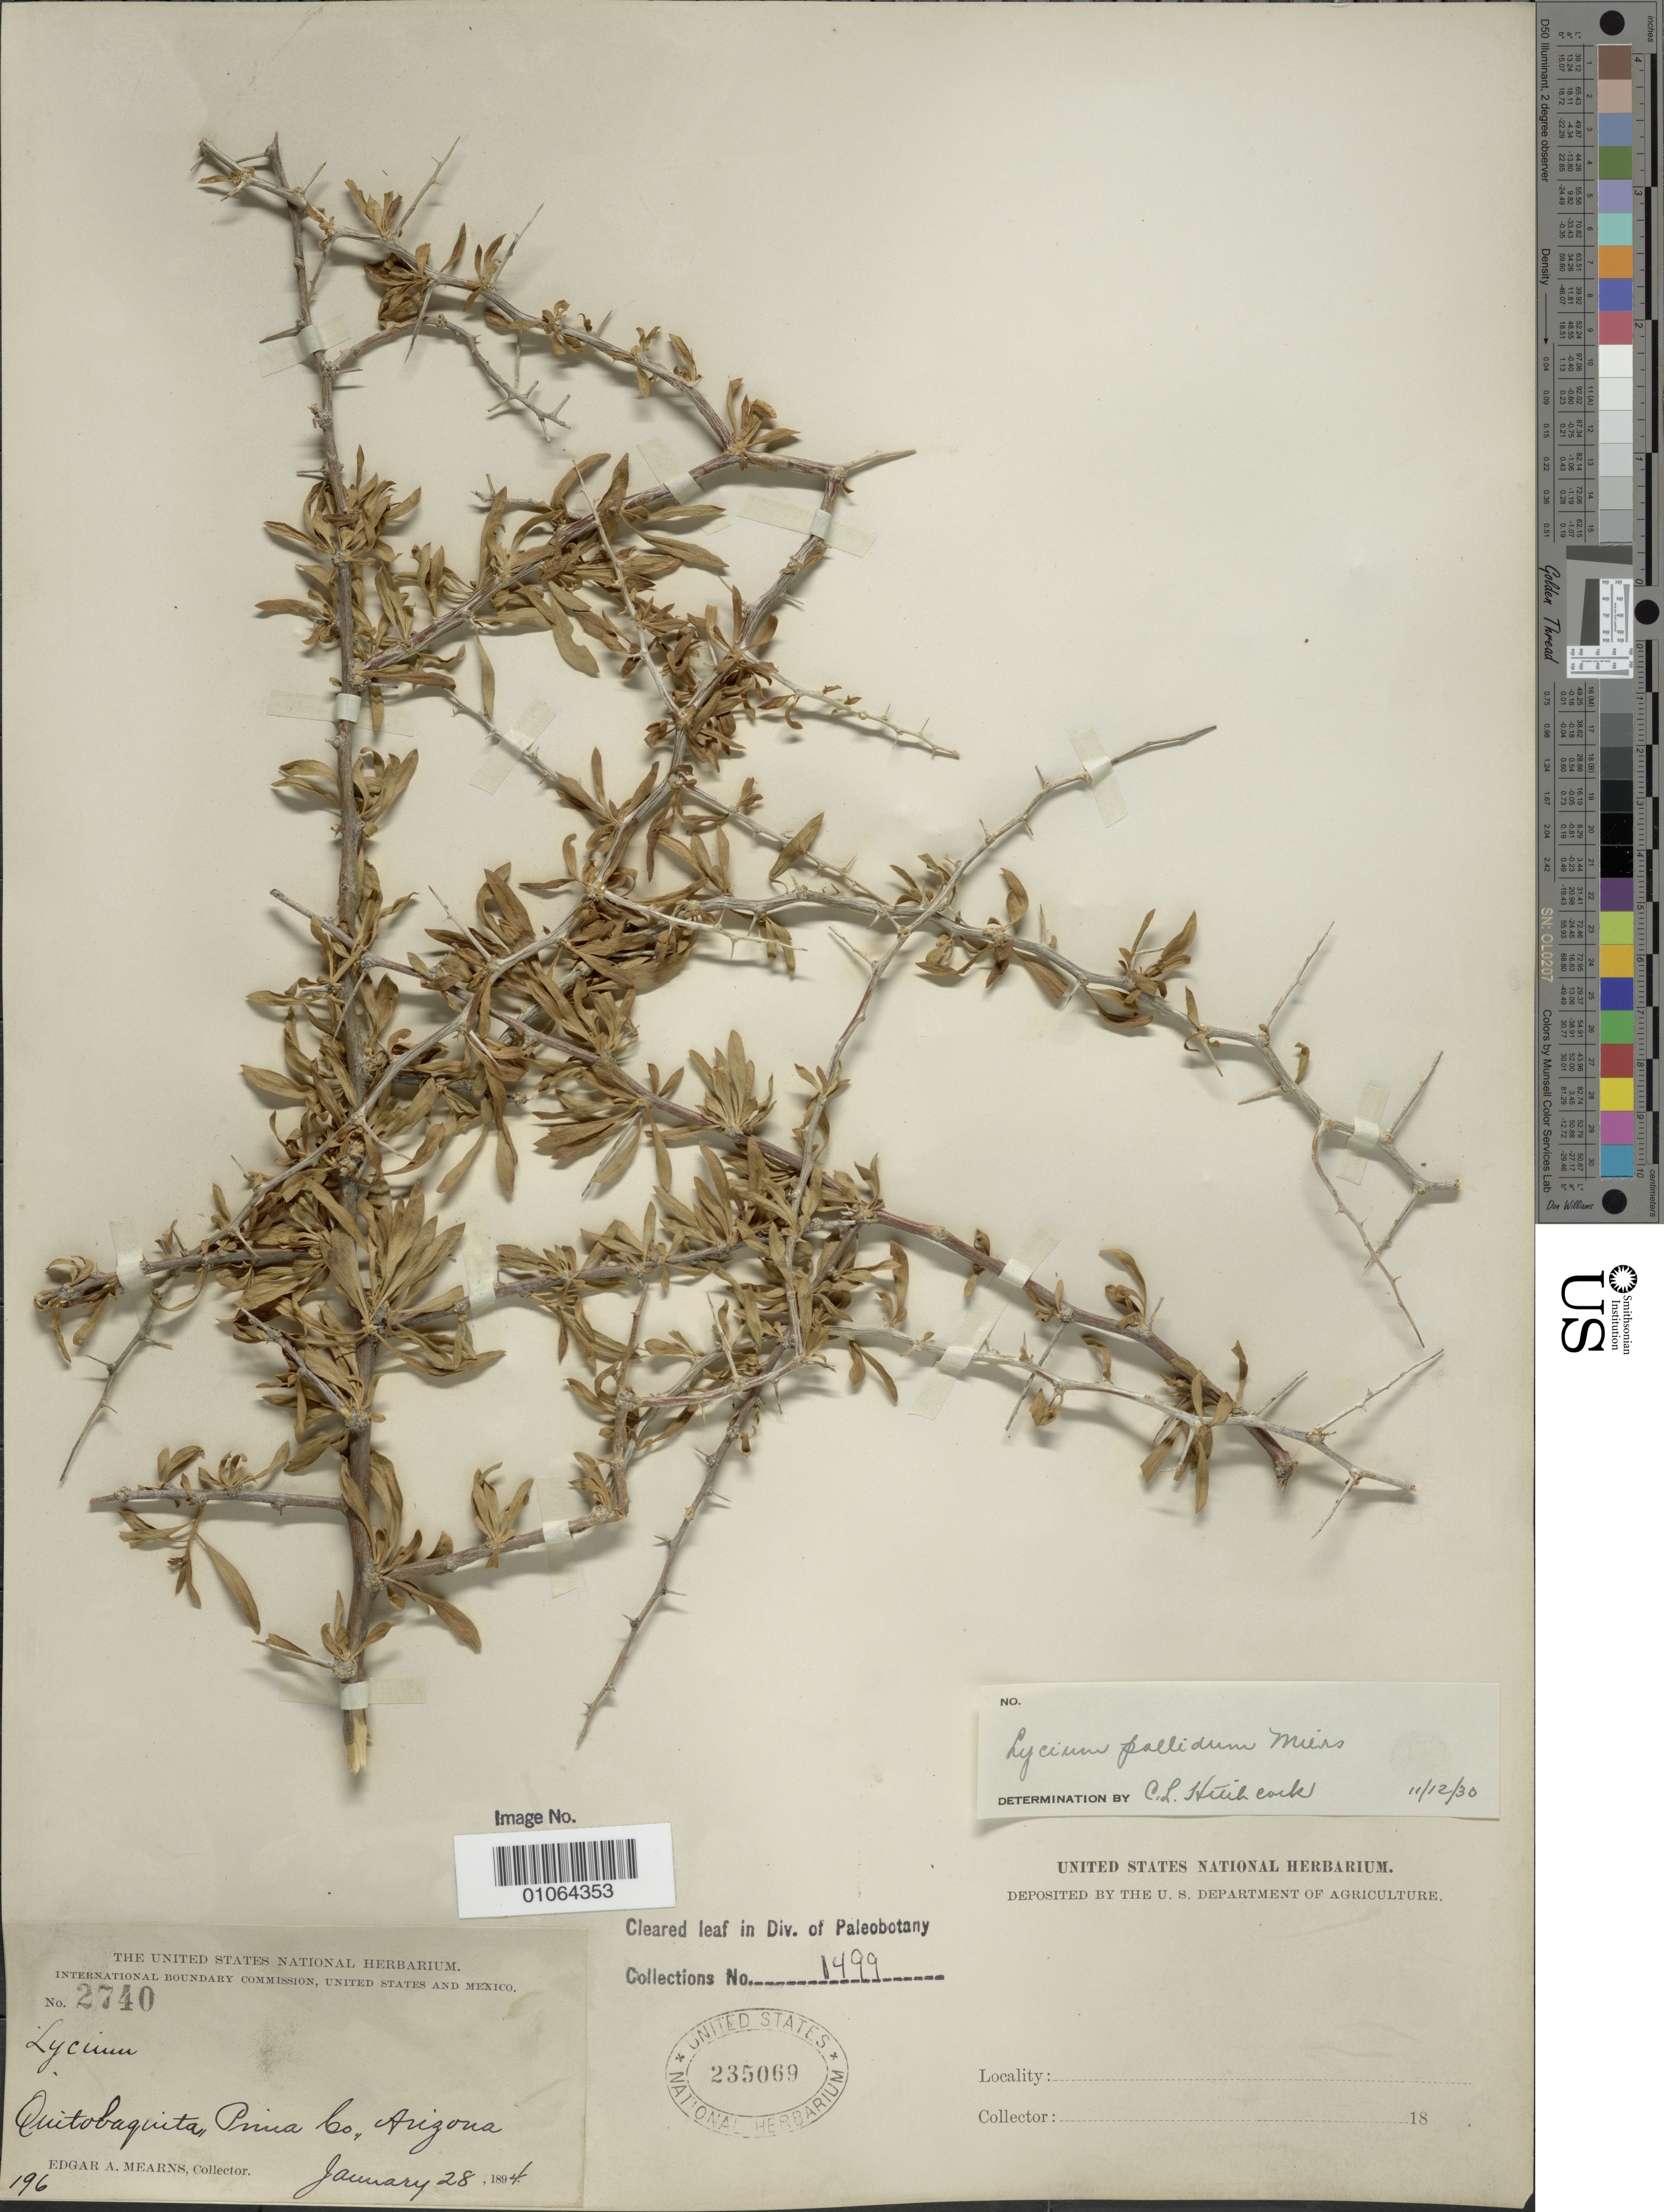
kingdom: Plantae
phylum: Tracheophyta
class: Magnoliopsida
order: Solanales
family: Solanaceae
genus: Lycium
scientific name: Lycium pallidum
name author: Miers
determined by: Hitchcock, C. L.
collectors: E. A. Mearns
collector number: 2740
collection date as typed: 28 Jan 1894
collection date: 1894-01-28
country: United States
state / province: Arizona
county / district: Pima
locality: Quitovaquito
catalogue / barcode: US 235069